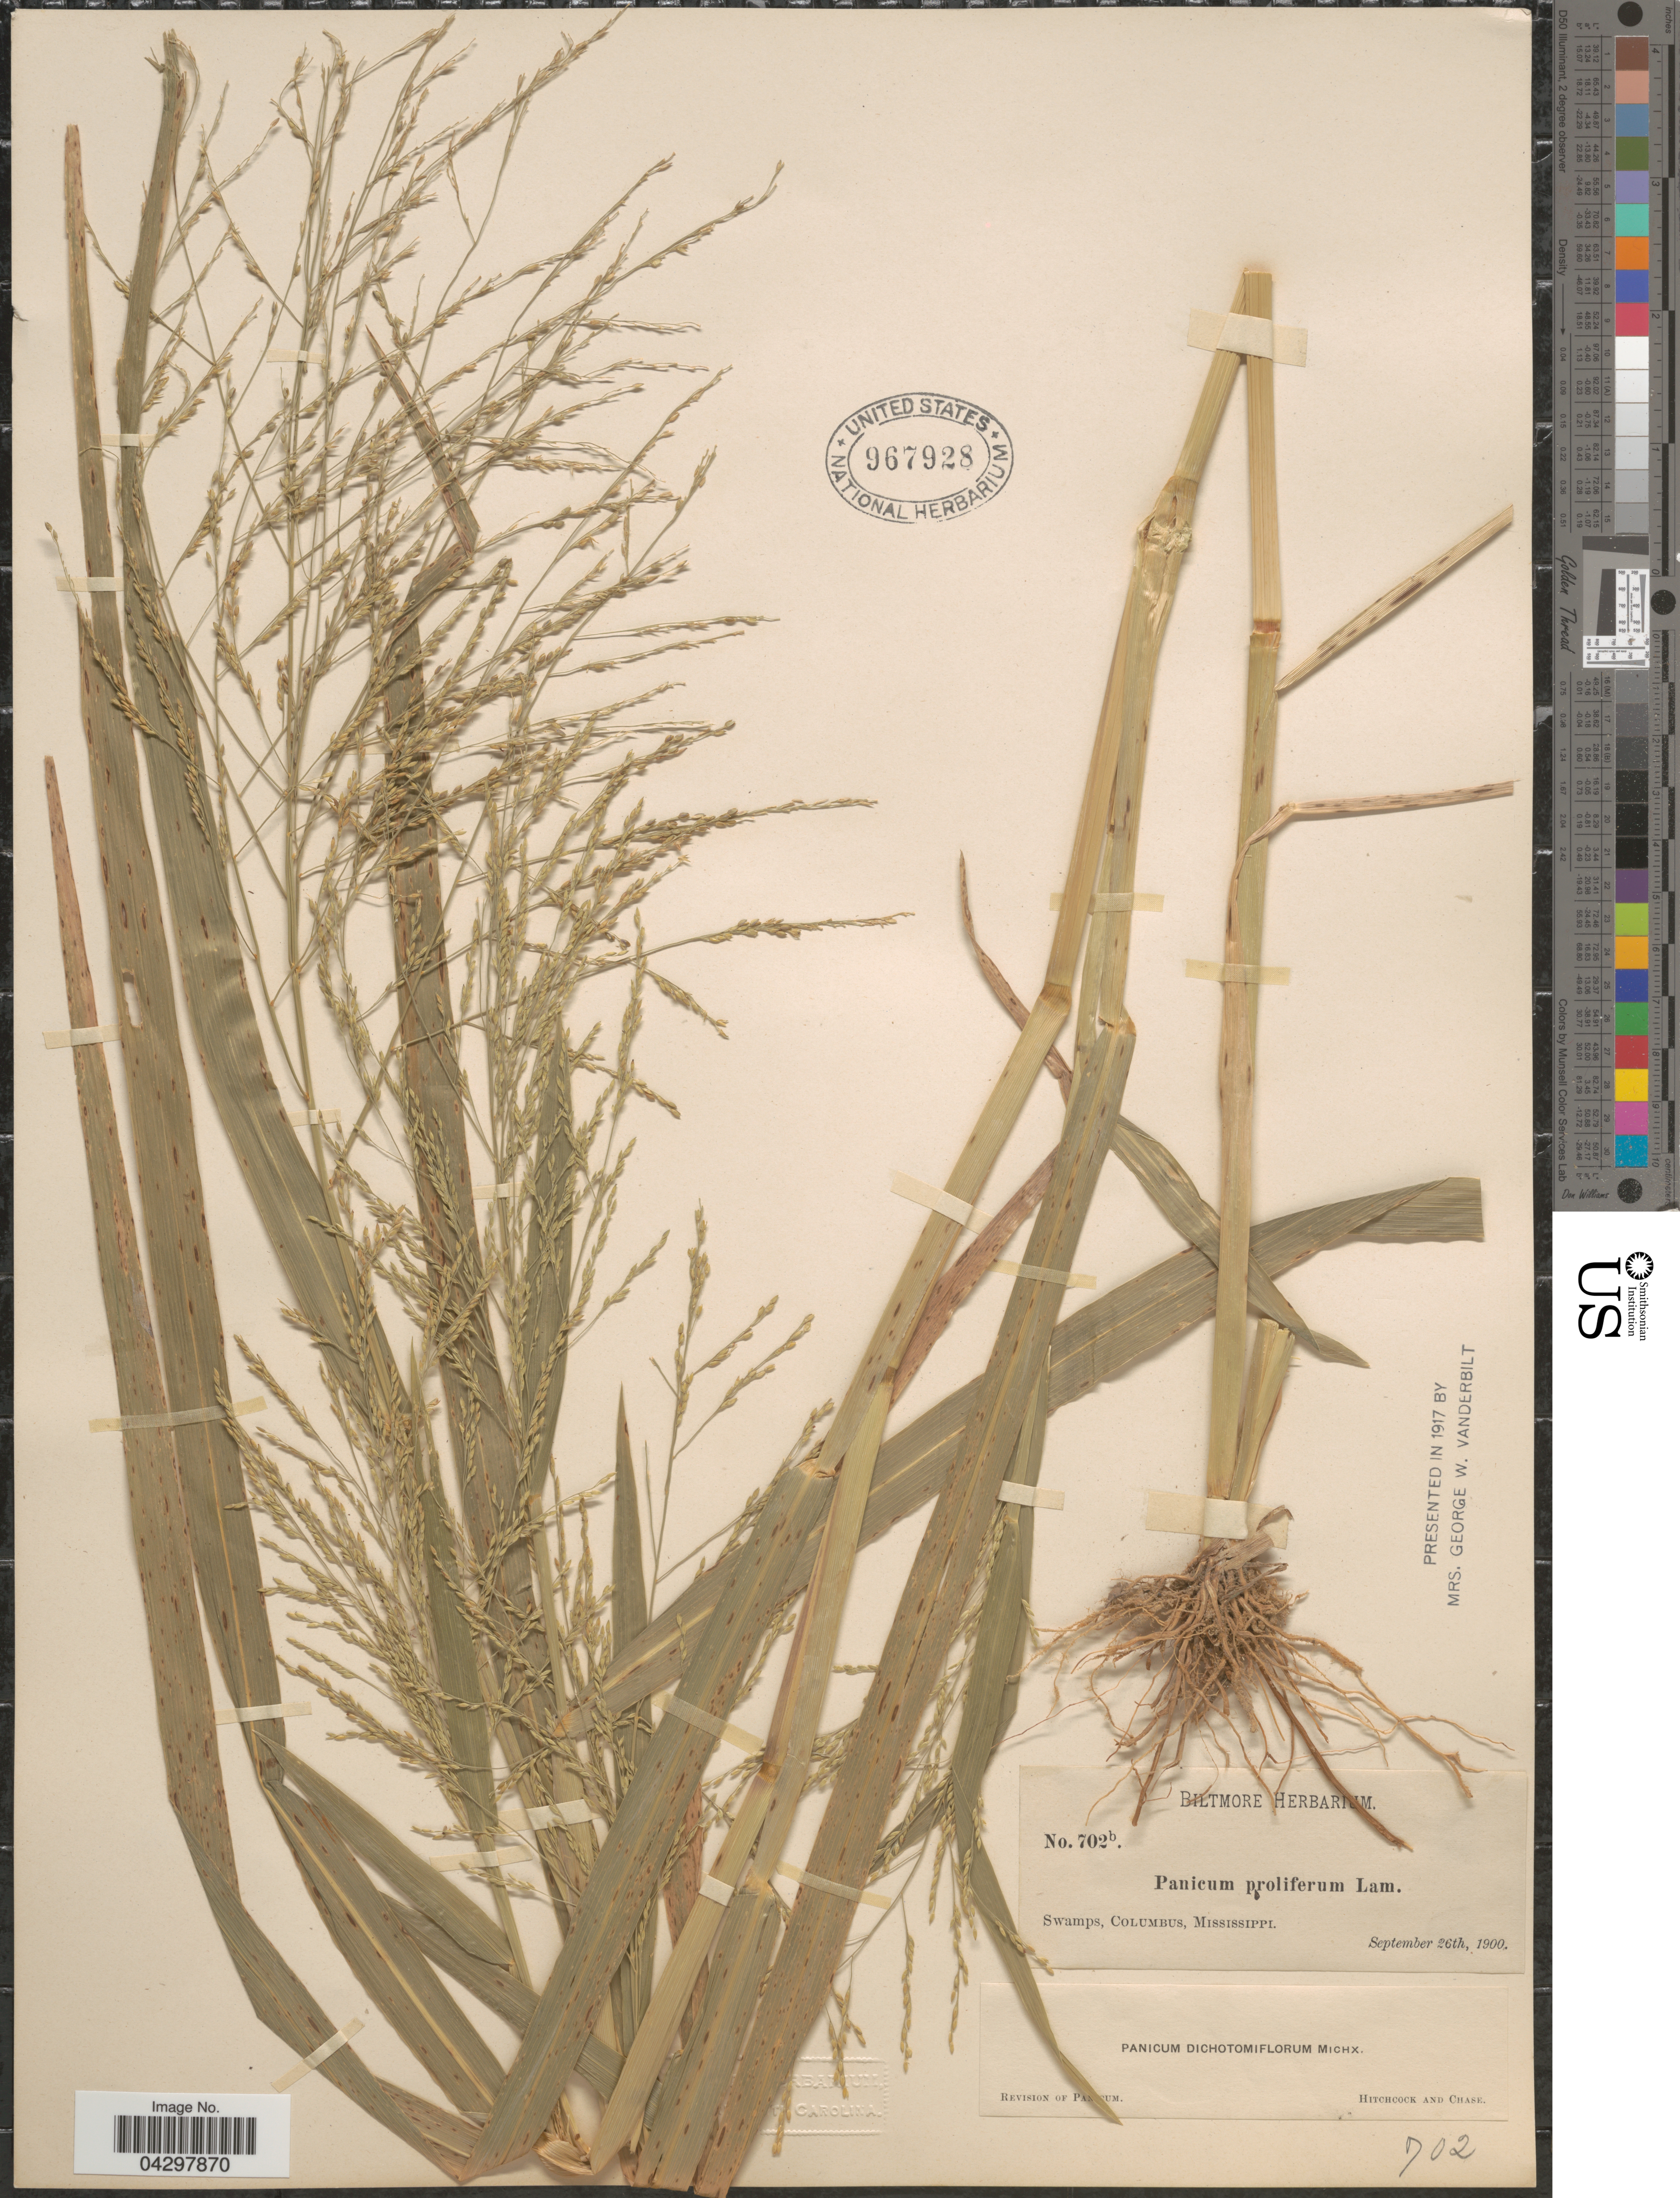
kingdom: Plantae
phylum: Tracheophyta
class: Liliopsida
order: Poales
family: Poaceae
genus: Panicum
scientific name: Panicum dichotomiflorum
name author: Michx.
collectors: ex herb. Biltmore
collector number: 702b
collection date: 1900-09-26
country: United States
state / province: Mississippi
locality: Swamps, Columbus.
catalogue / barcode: US 967928